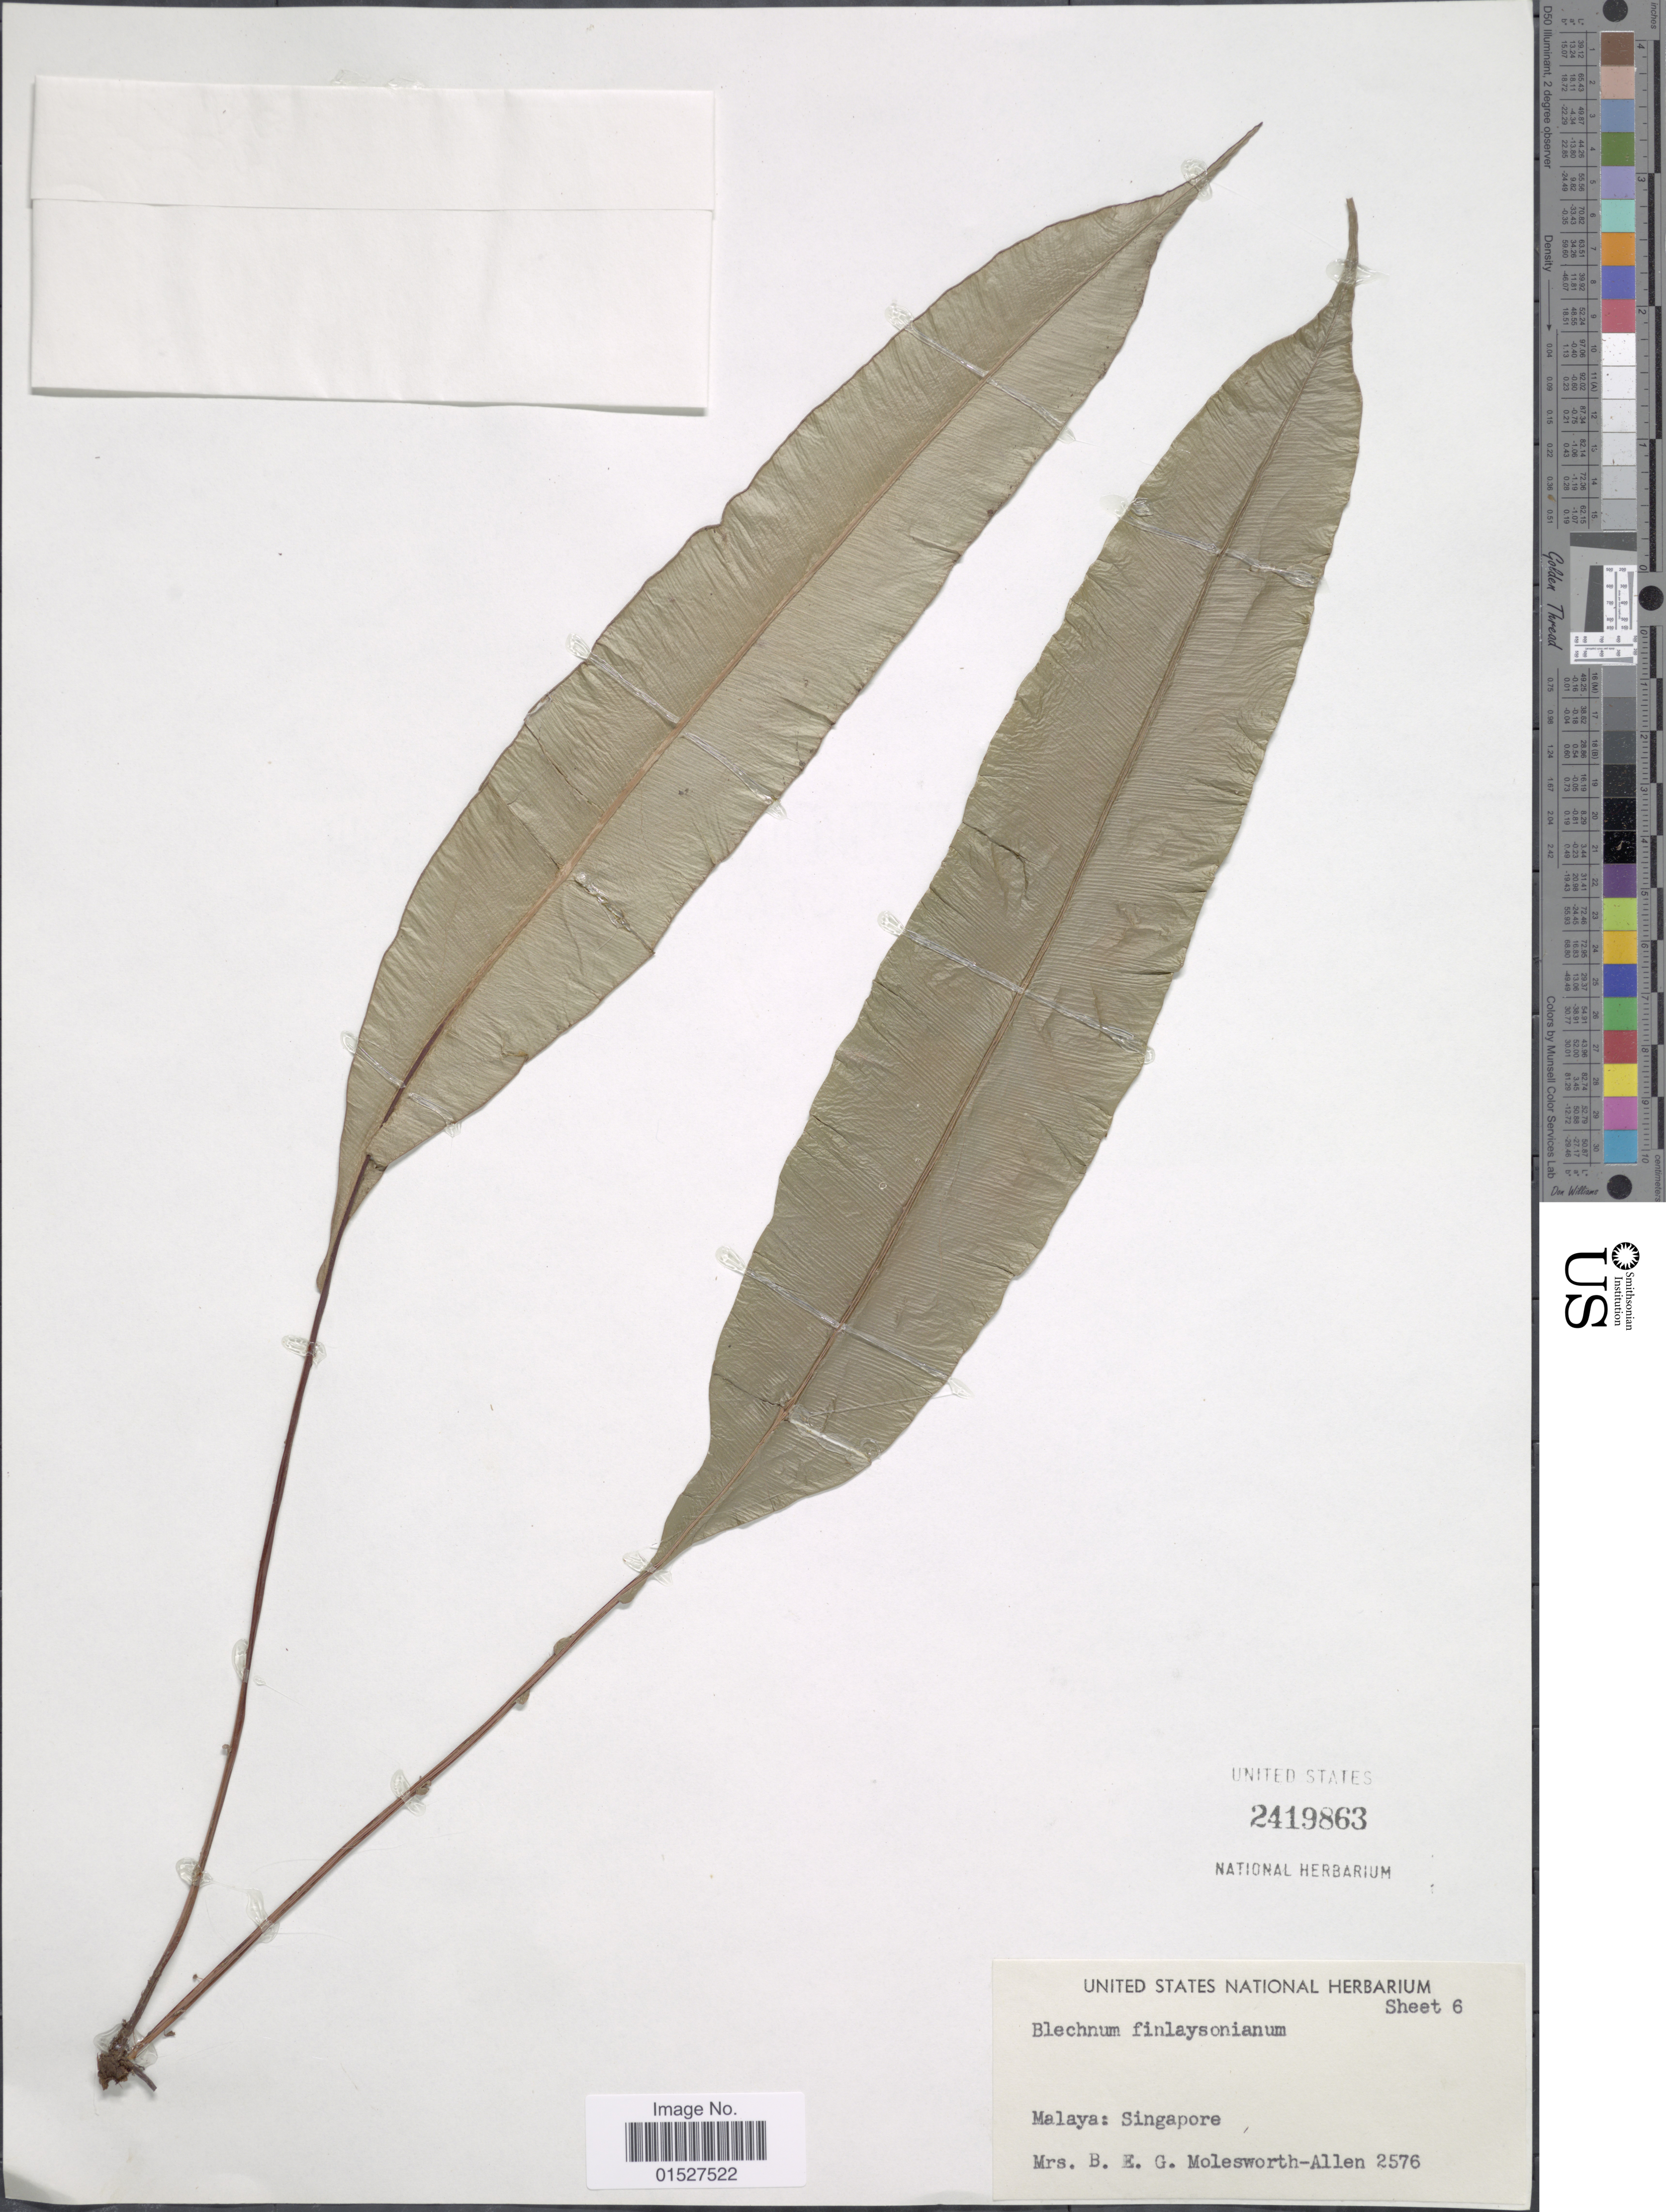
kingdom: Plantae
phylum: Tracheophyta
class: Polypodiopsida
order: Polypodiales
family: Blechnaceae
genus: Blechnum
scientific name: Blechnum finlaysonianum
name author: Wall.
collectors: Mrs. B. E. G. Molesworth-Allen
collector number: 2576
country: Singapore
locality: Malaya.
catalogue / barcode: US 2419863